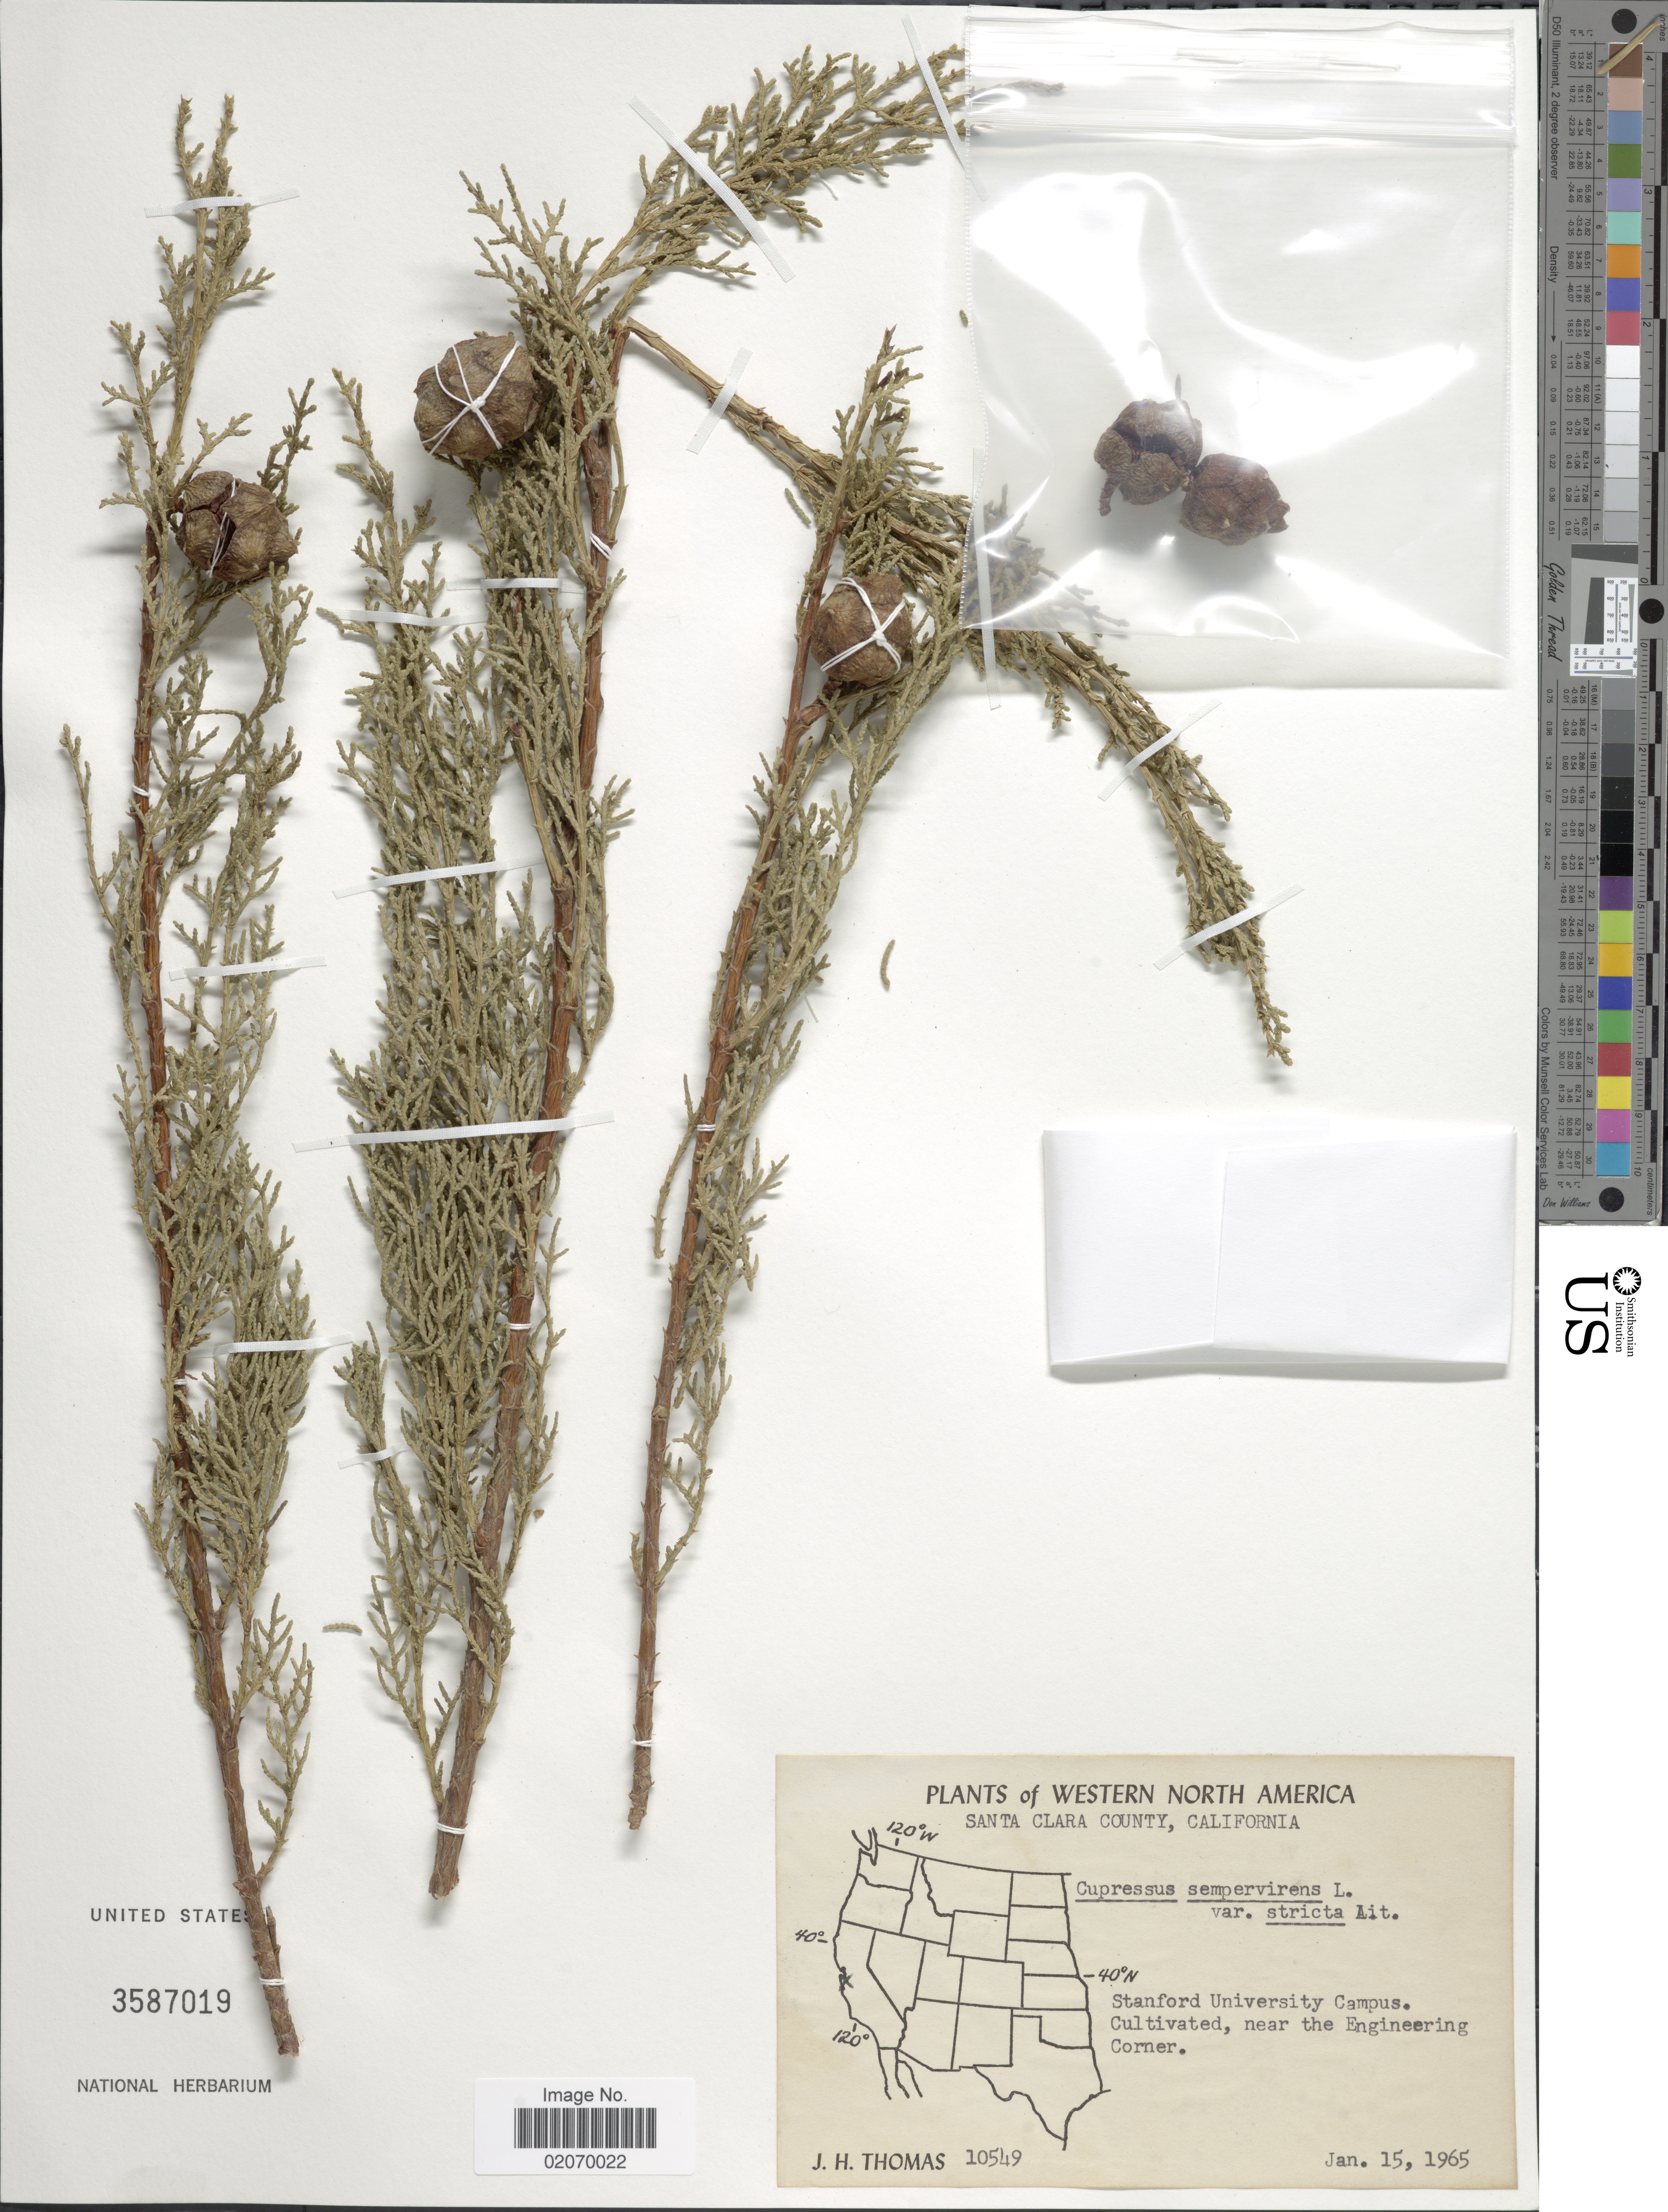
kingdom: Plantae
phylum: Tracheophyta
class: Pinopsida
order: Pinales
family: Cupressaceae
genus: Cupressus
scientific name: Cupressus sempervirens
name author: L.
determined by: (US) Smithsonian Institution - National Museum of Natural History - Department of Botany (UNITED STATES)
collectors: J. H. Thomas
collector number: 10549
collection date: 1965-01-15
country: United States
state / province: California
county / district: Santa Clara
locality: Western North America, Santa Clara County, Stanford University Campus, near the Engineering Corner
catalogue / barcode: US 3587019